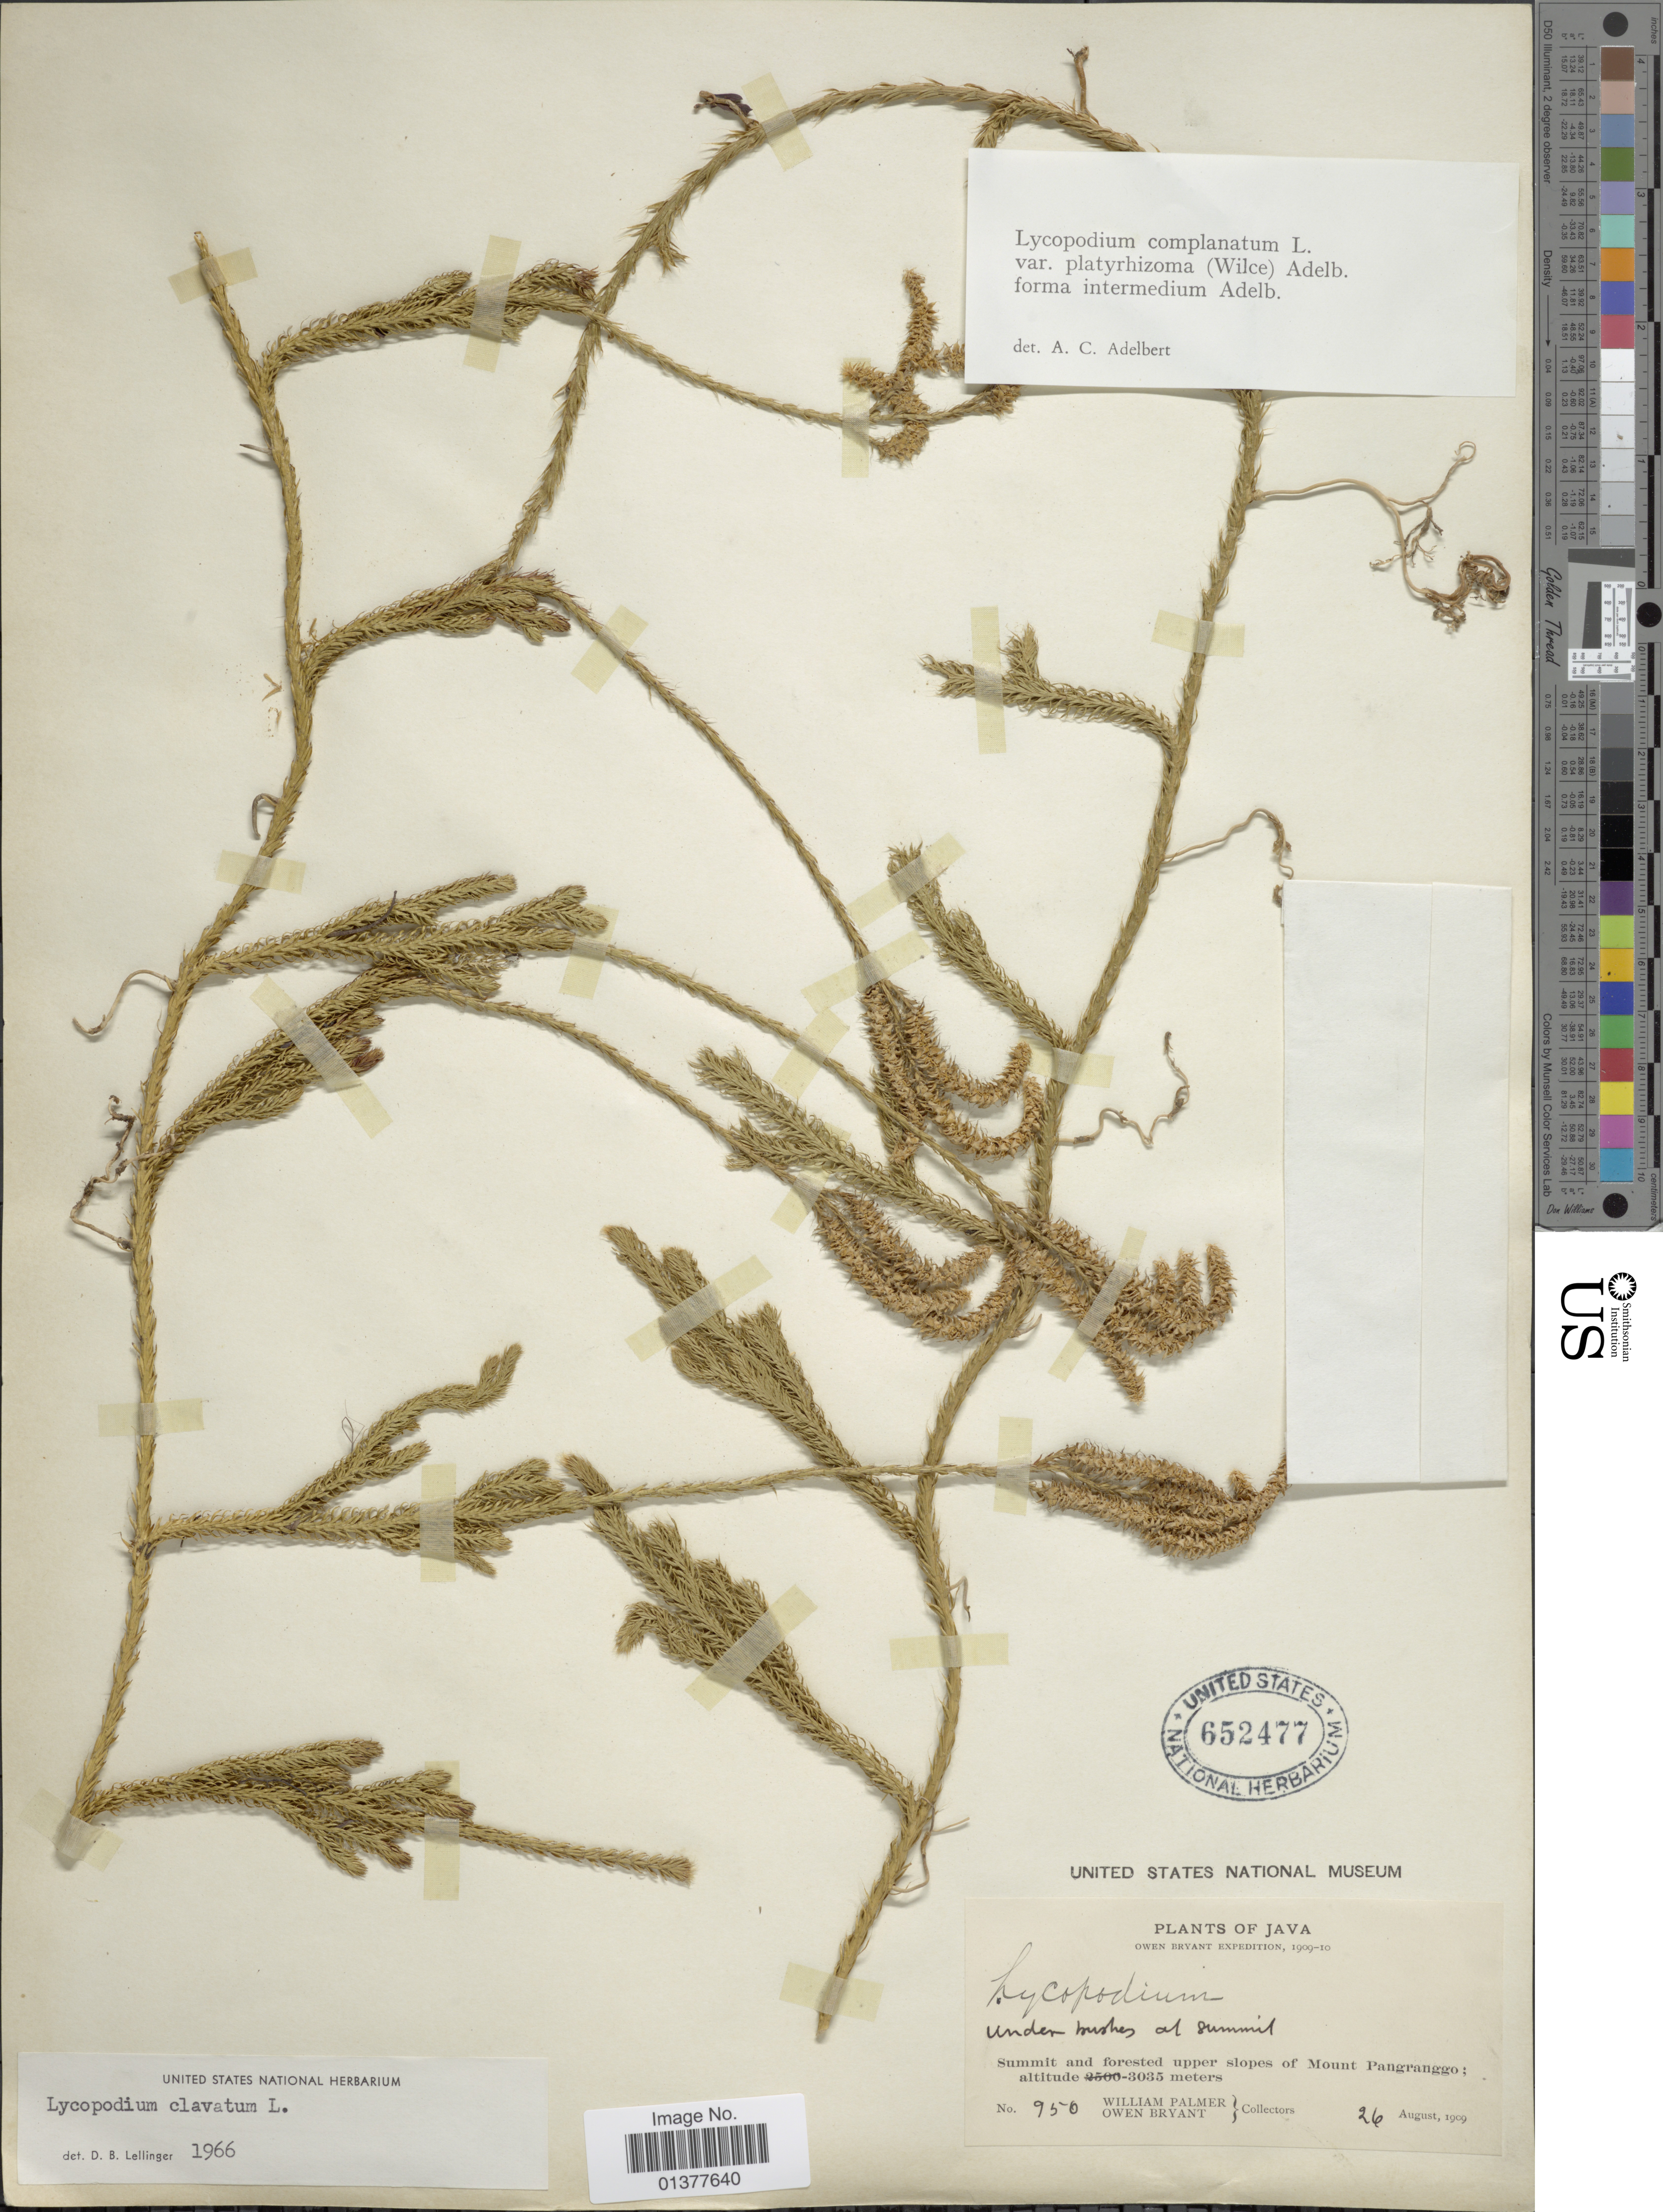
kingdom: Plantae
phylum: Tracheophyta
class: Lycopodiopsida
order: Lycopodiales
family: Lycopodiaceae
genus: Lycopodium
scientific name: Lycopodium clavatum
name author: L.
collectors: W. Palmer & O. Bryant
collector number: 950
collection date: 1909-08-26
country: Indonesia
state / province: Java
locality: Summit and forested upper slopes of Mount Pangranggo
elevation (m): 3035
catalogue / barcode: US 652477